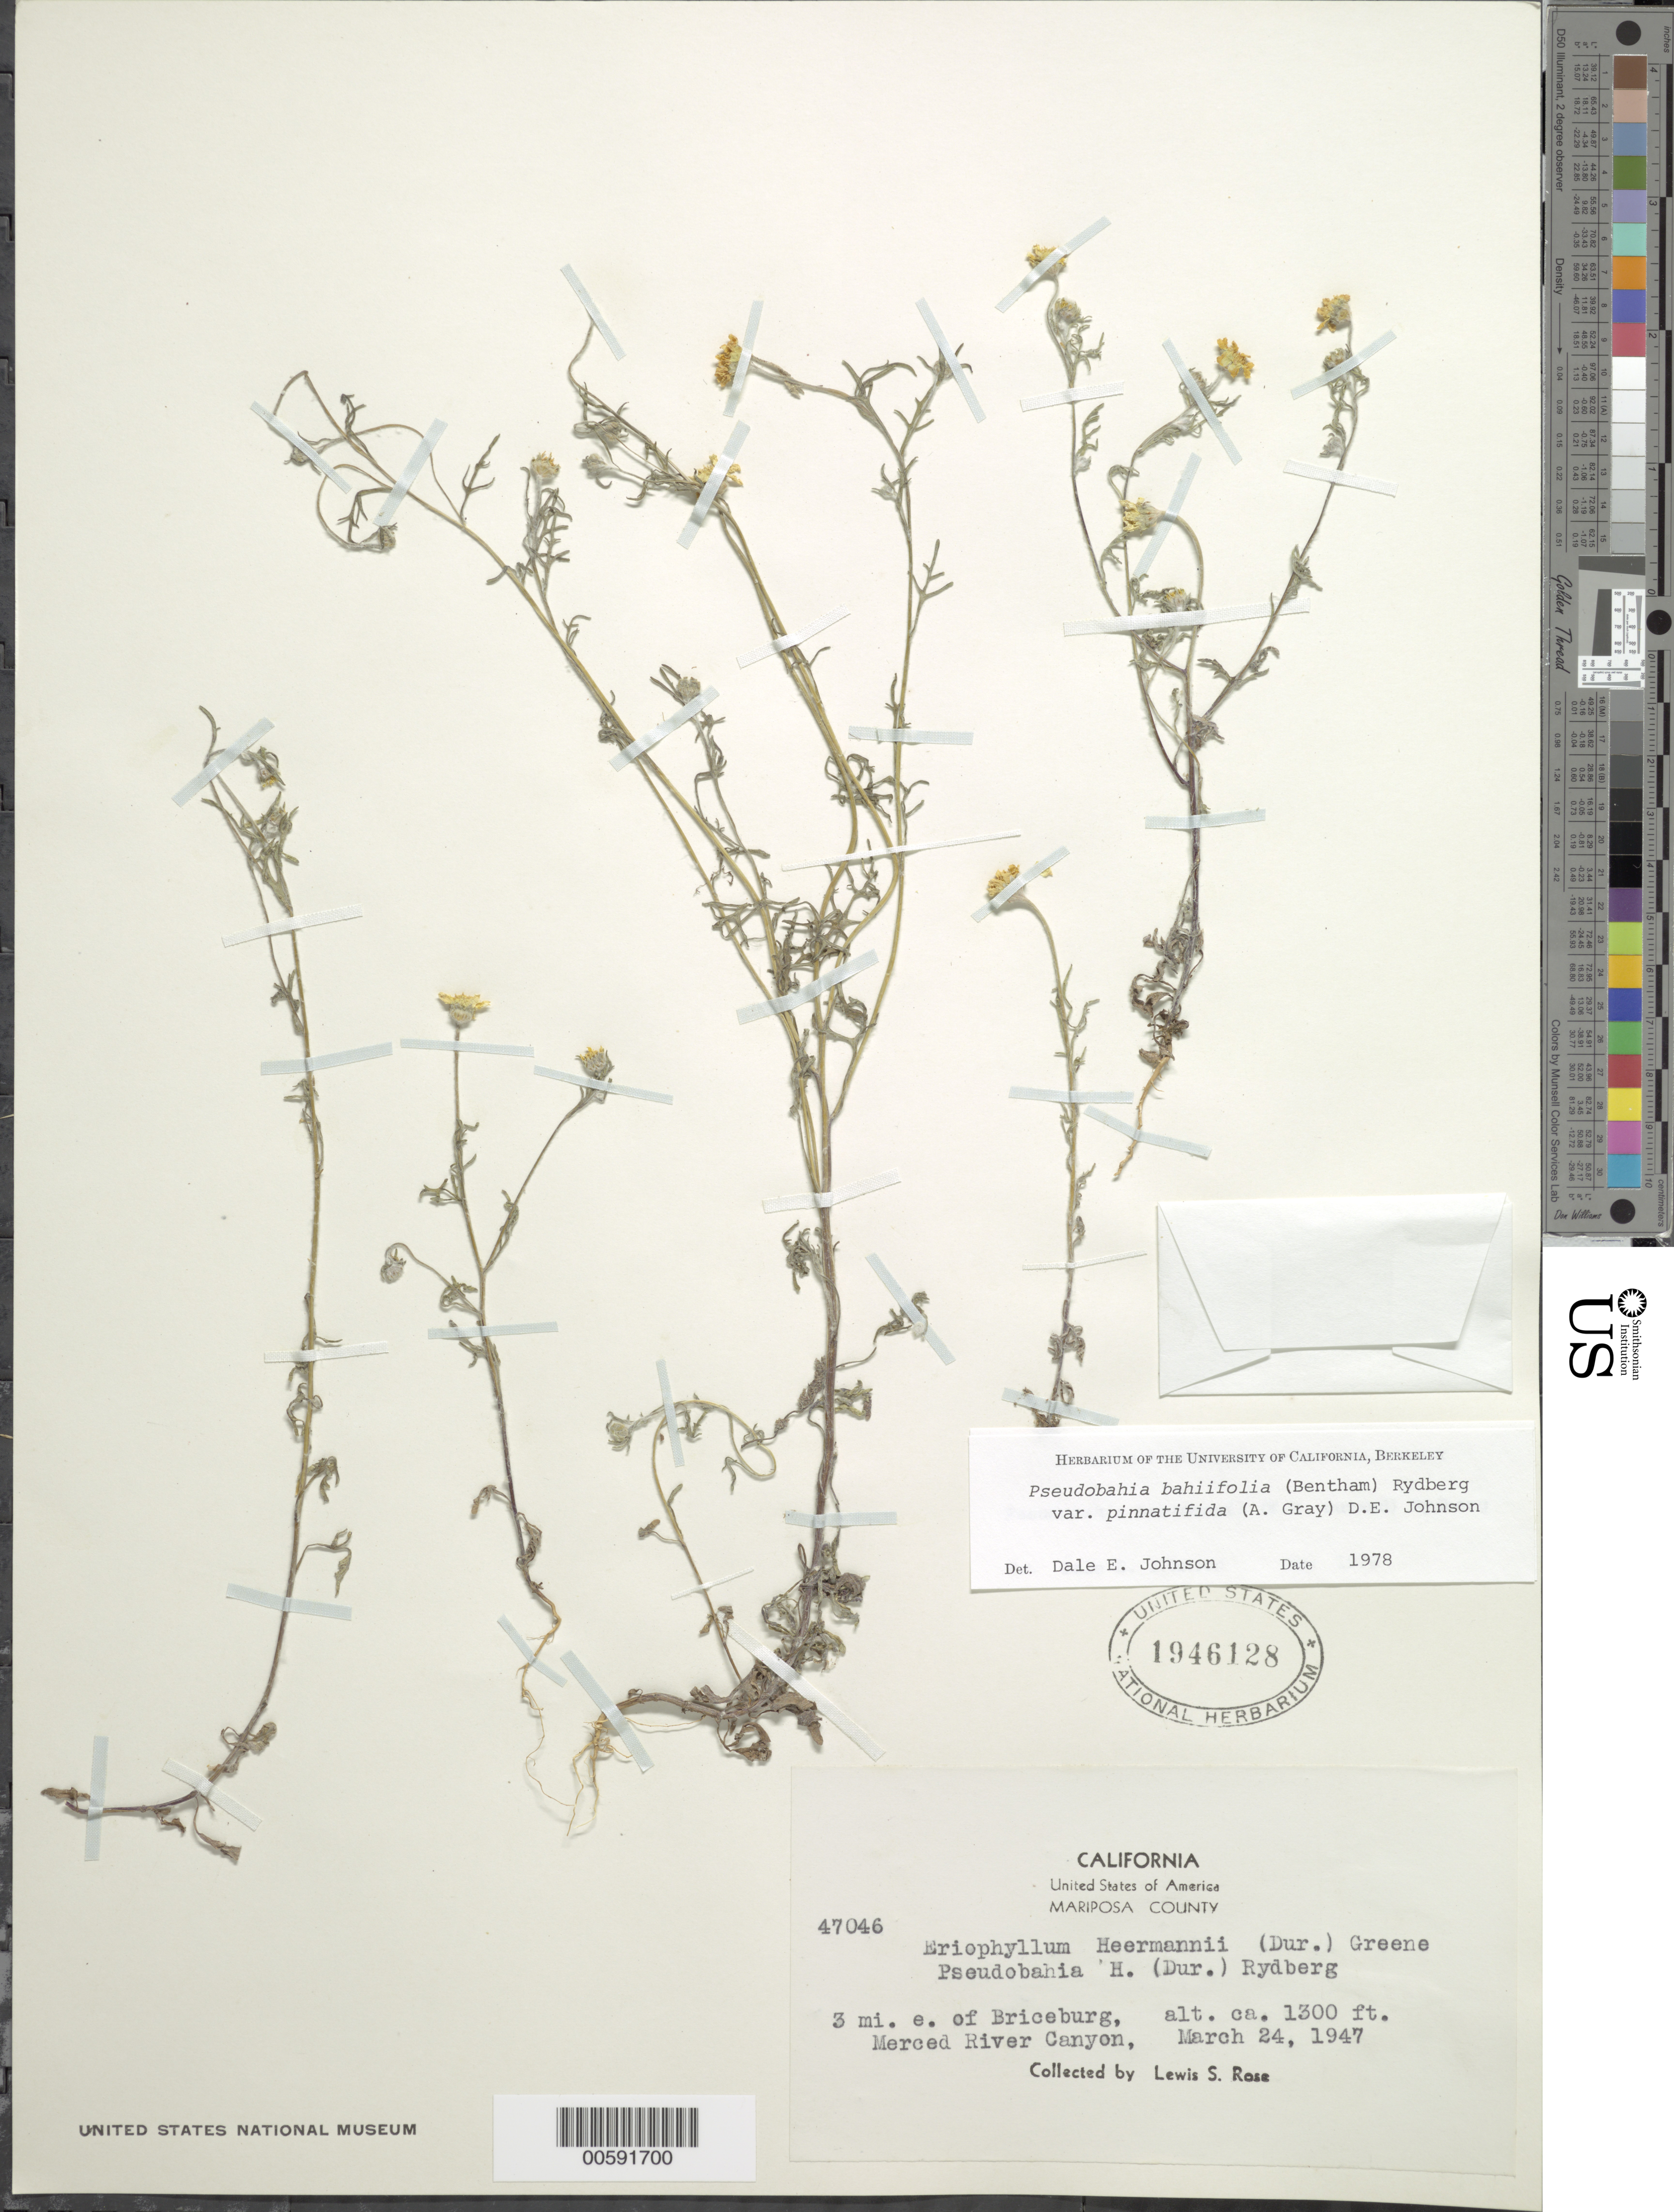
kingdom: Plantae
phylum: Tracheophyta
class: Magnoliopsida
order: Asterales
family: Asteraceae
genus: Pseudobahia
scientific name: Pseudobahia bahiifolia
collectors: L. S. Rose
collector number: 47046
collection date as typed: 24 Mar 1947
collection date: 1947-03-24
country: United States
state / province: California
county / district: Mariposa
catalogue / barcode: US 1946128